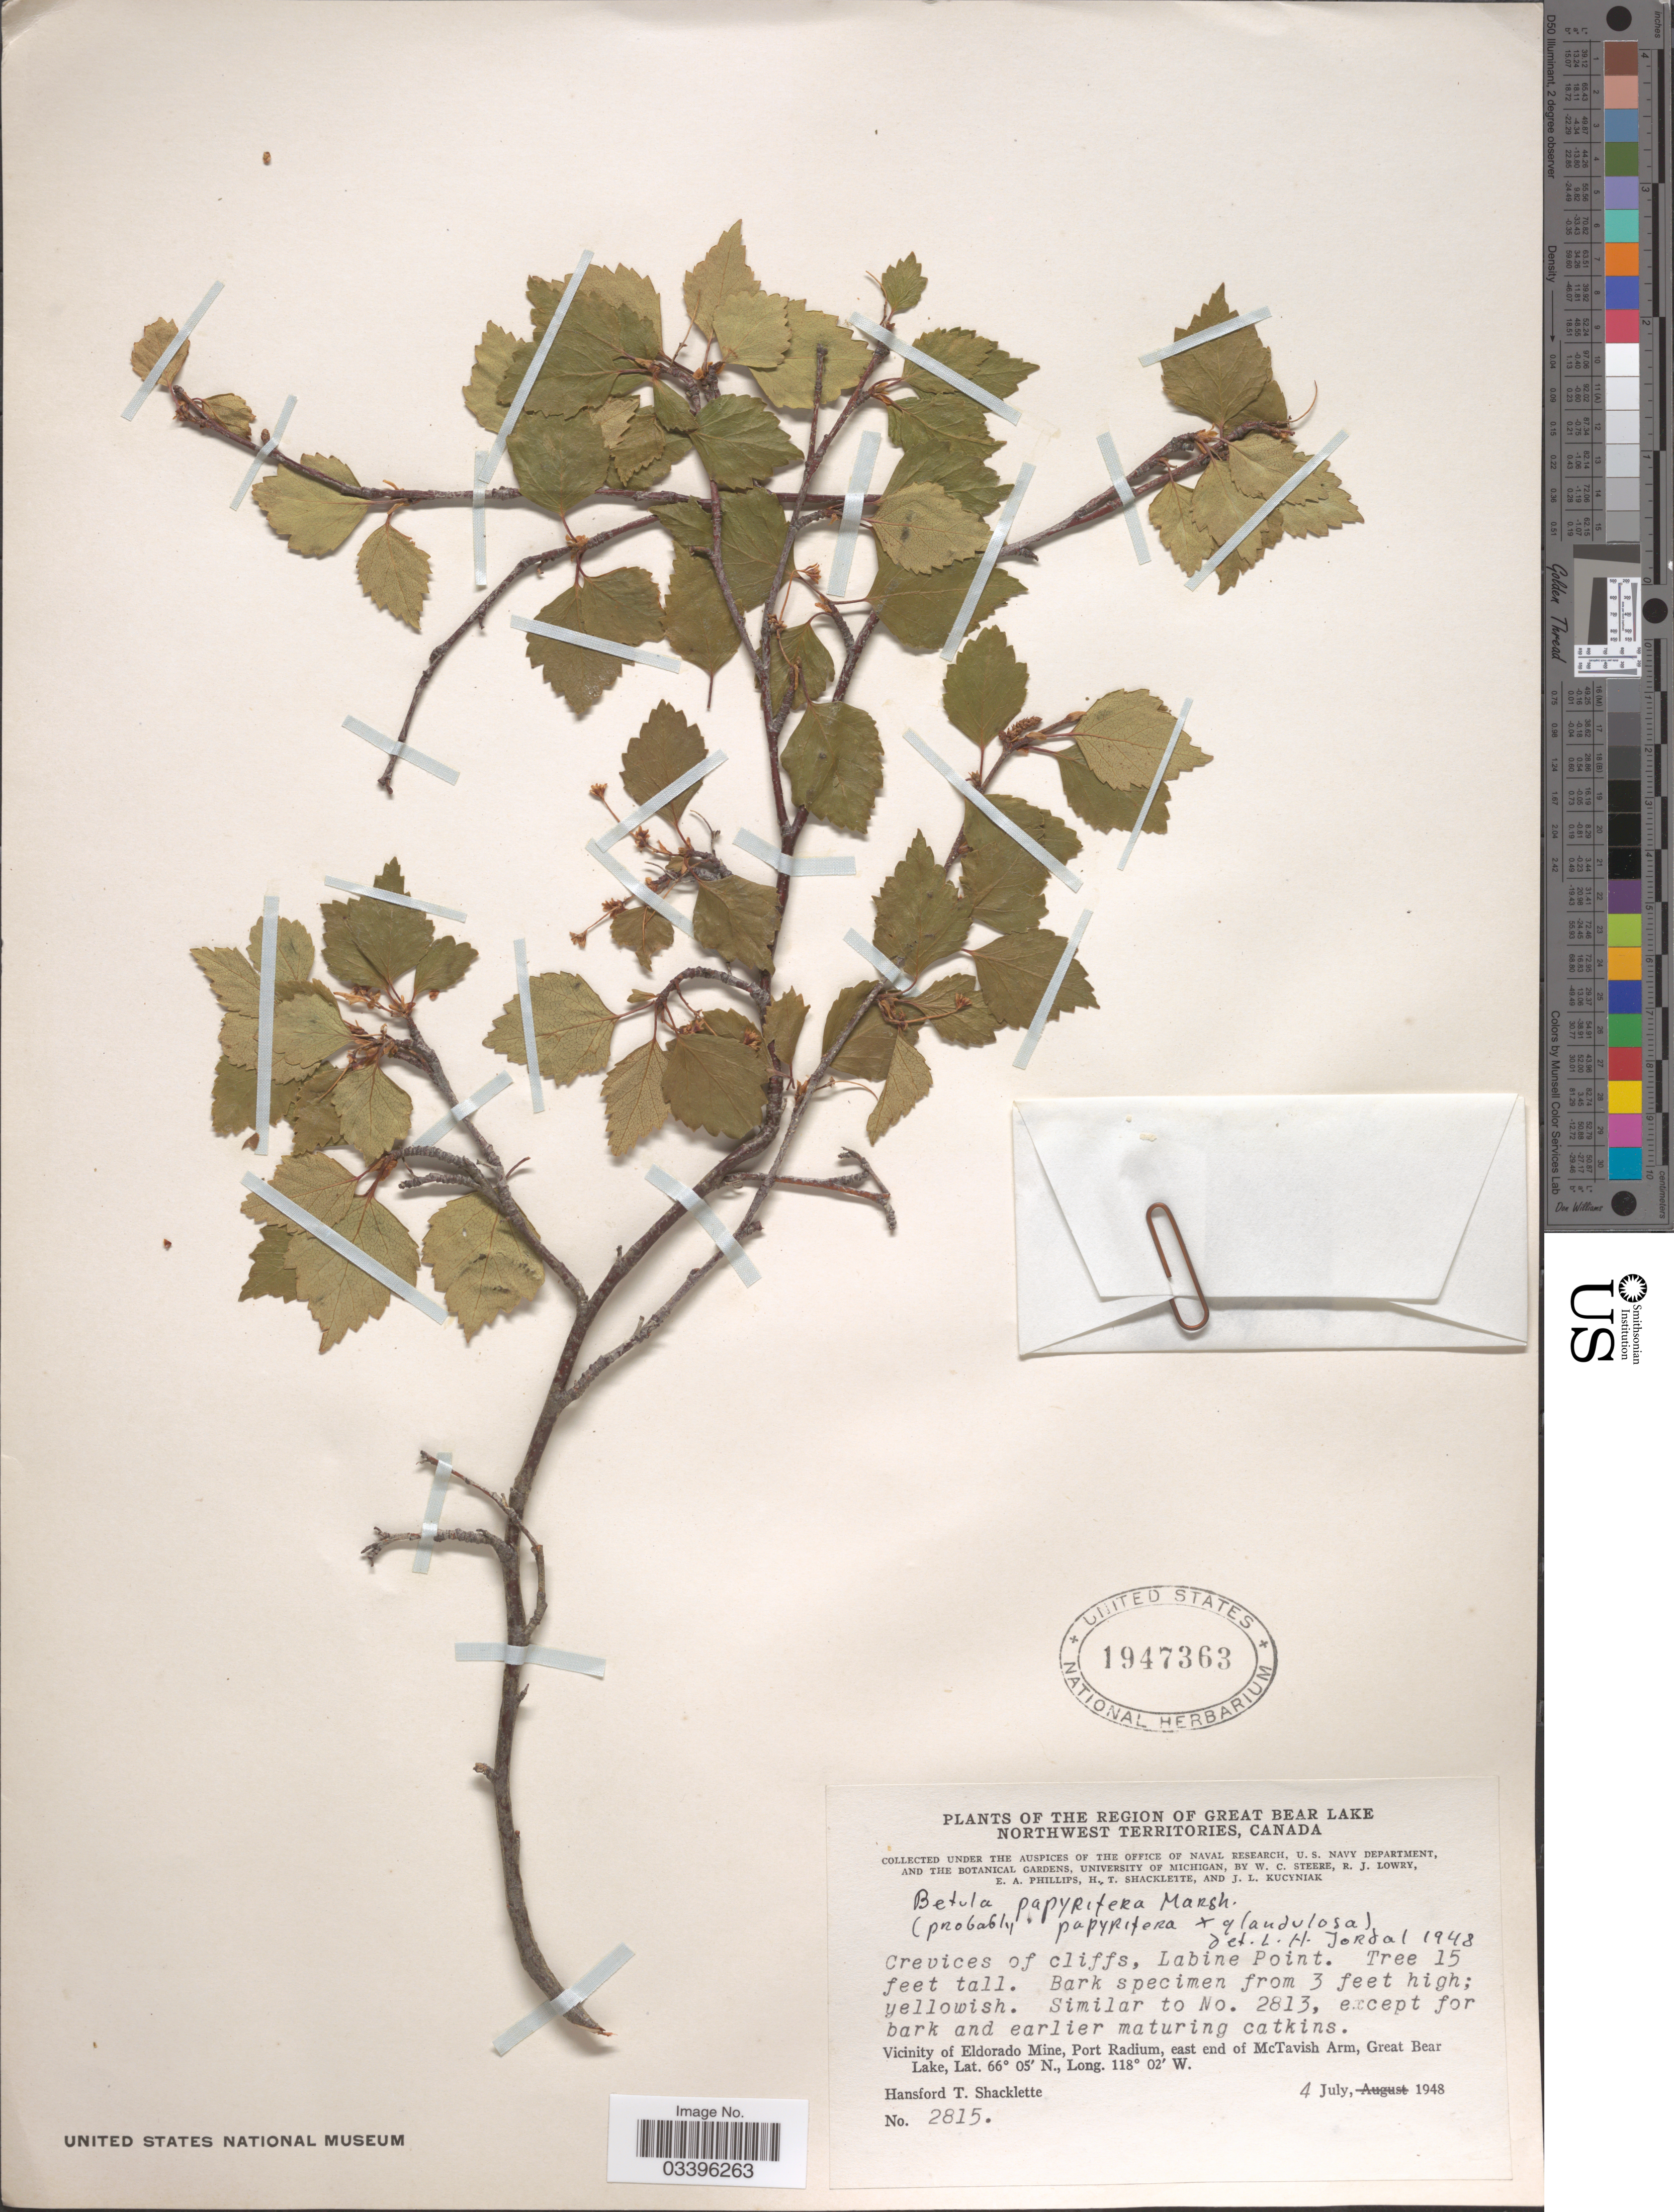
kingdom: Plantae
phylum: Tracheophyta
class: Magnoliopsida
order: Fagales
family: Betulaceae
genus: Betula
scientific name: Betula papyrifera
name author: Marshall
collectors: H. Shacklette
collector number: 2815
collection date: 1948-07-04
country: Canada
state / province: Northwest Territories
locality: The Region of Great Bear Lake. Labine Point. Vicinity of Eldorado Mine, Port Radium, east end of McTavish Arm, Great Bear Lake.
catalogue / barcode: US 1947363